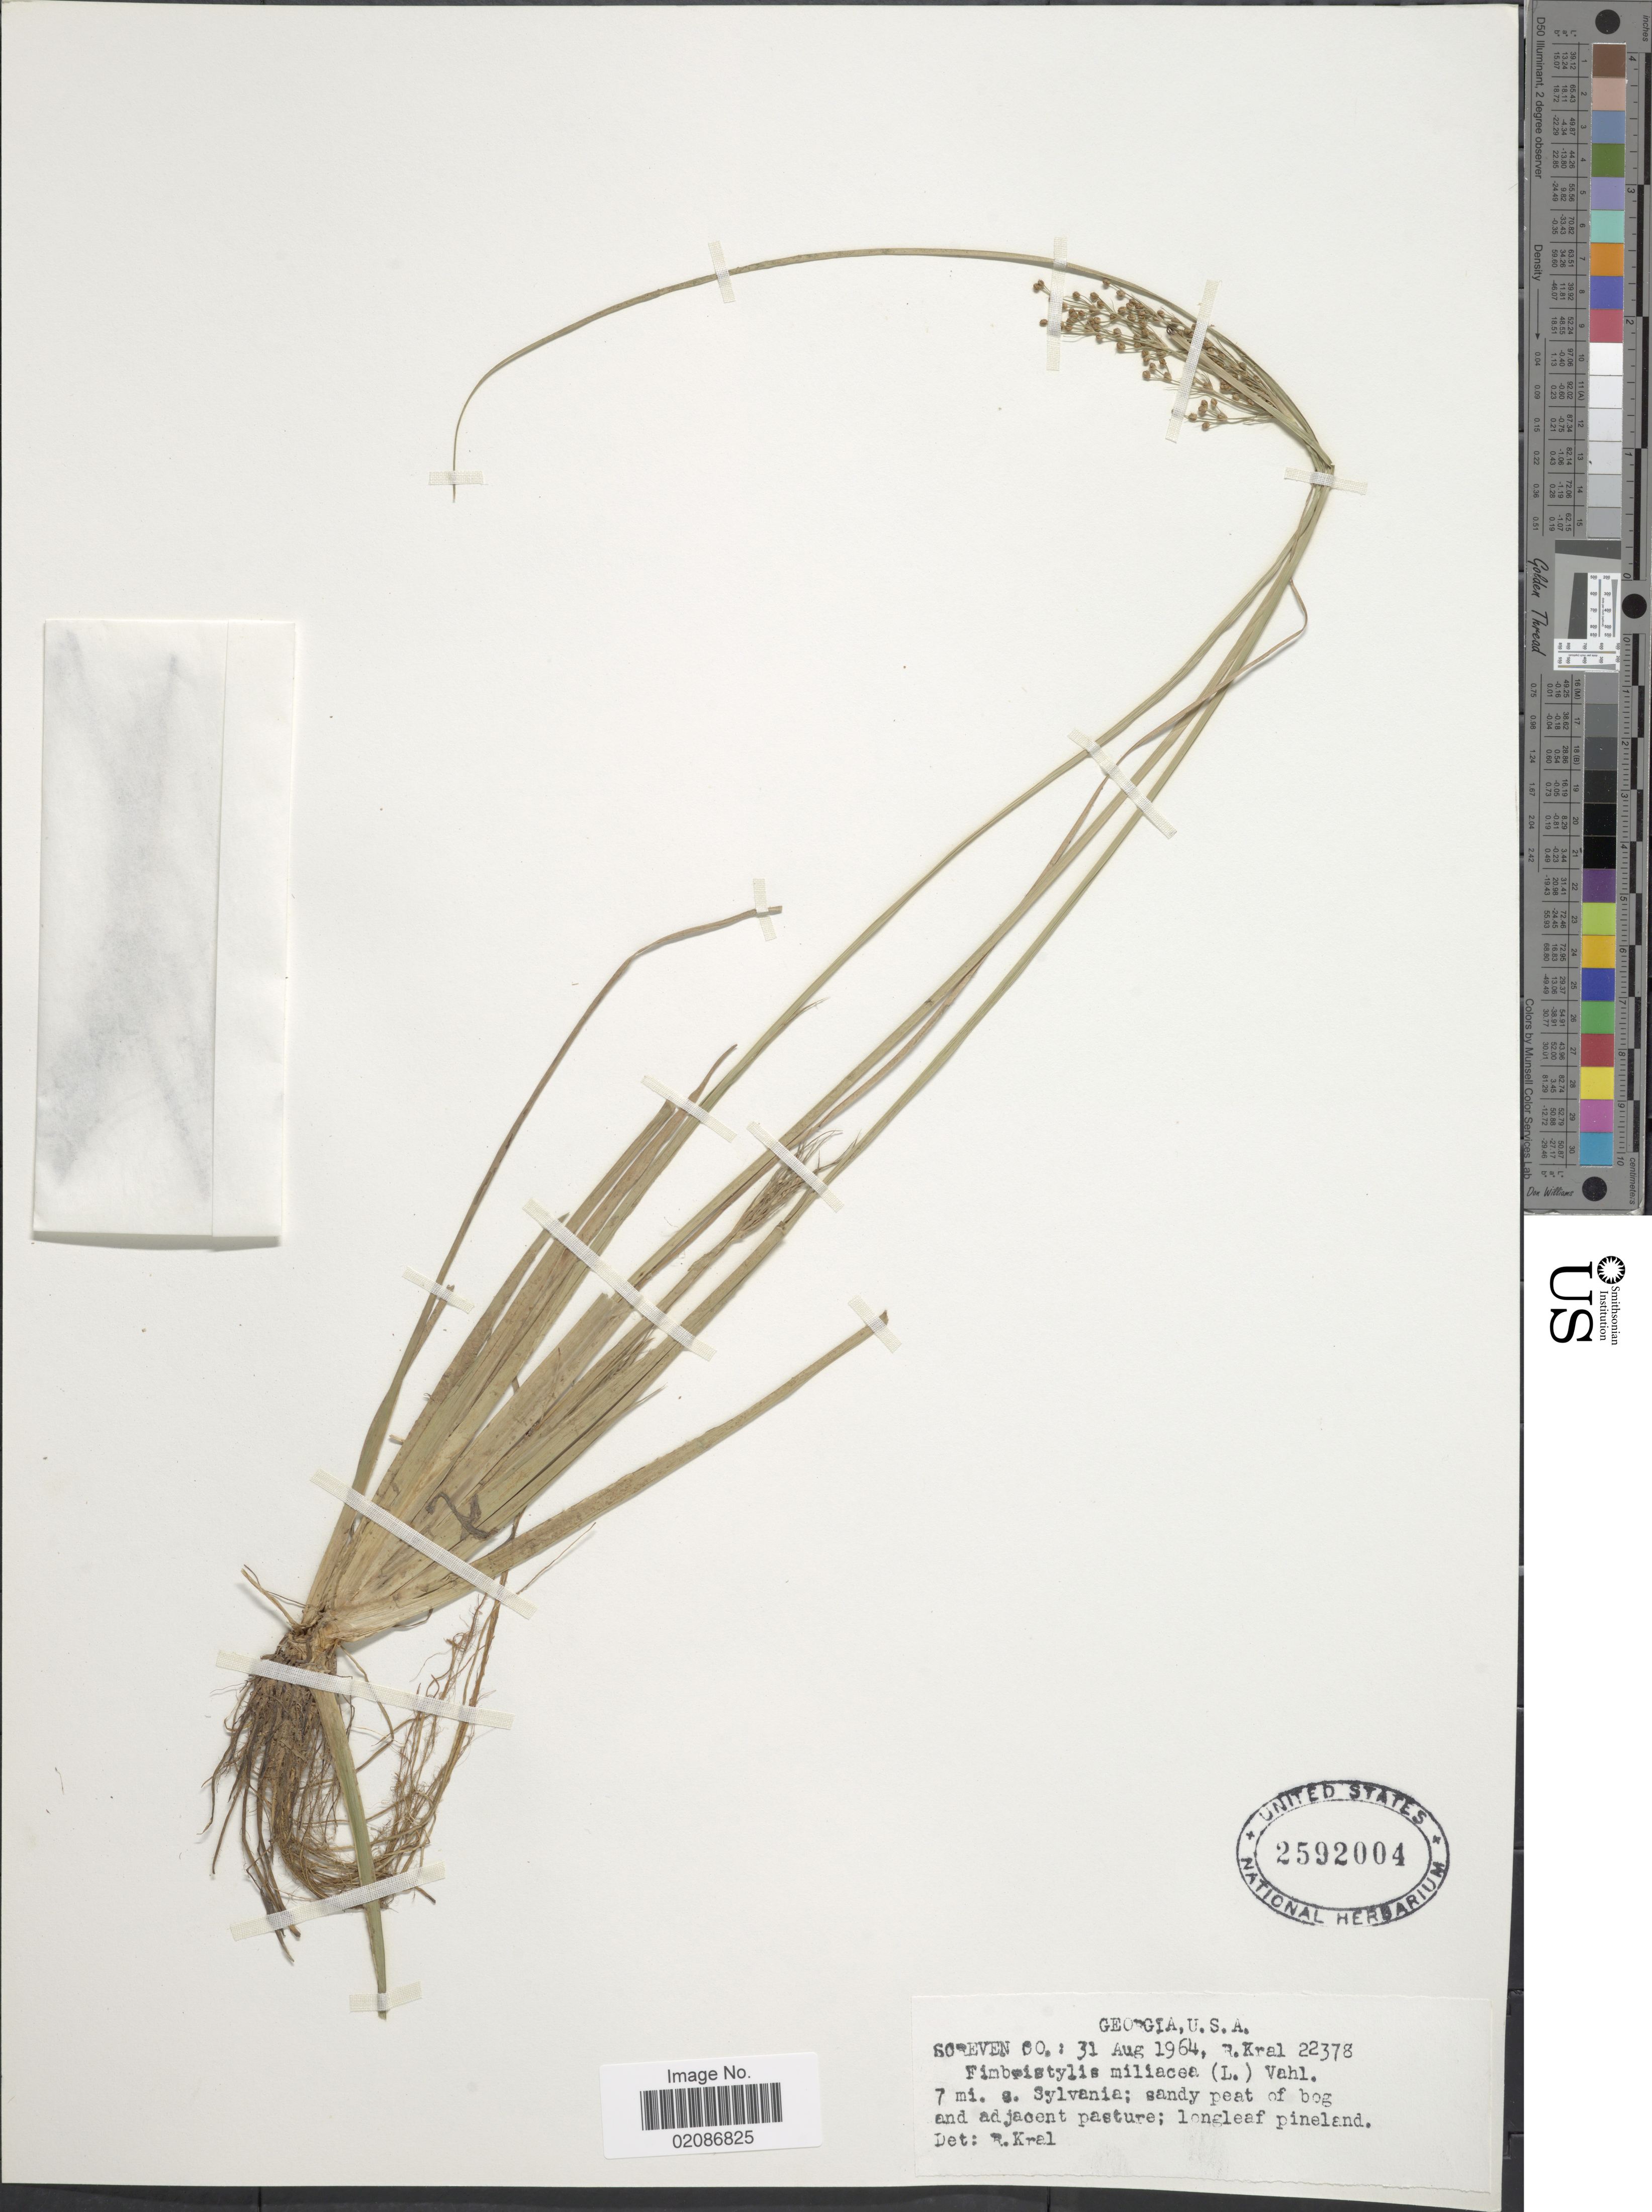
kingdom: Plantae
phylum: Tracheophyta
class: Liliopsida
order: Poales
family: Cyperaceae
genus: Fimbristylis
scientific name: Fimbristylis littoralis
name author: Gaudich.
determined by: Strong, M. T., (US), Smithsonian Institution - National Museum of Natural History (UNITED STATES)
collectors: R. Kral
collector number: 22378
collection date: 1964-08-31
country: United States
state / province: Georgia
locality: Soreven Co.: 7 mi. s. Sylvania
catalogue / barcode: US 25925004